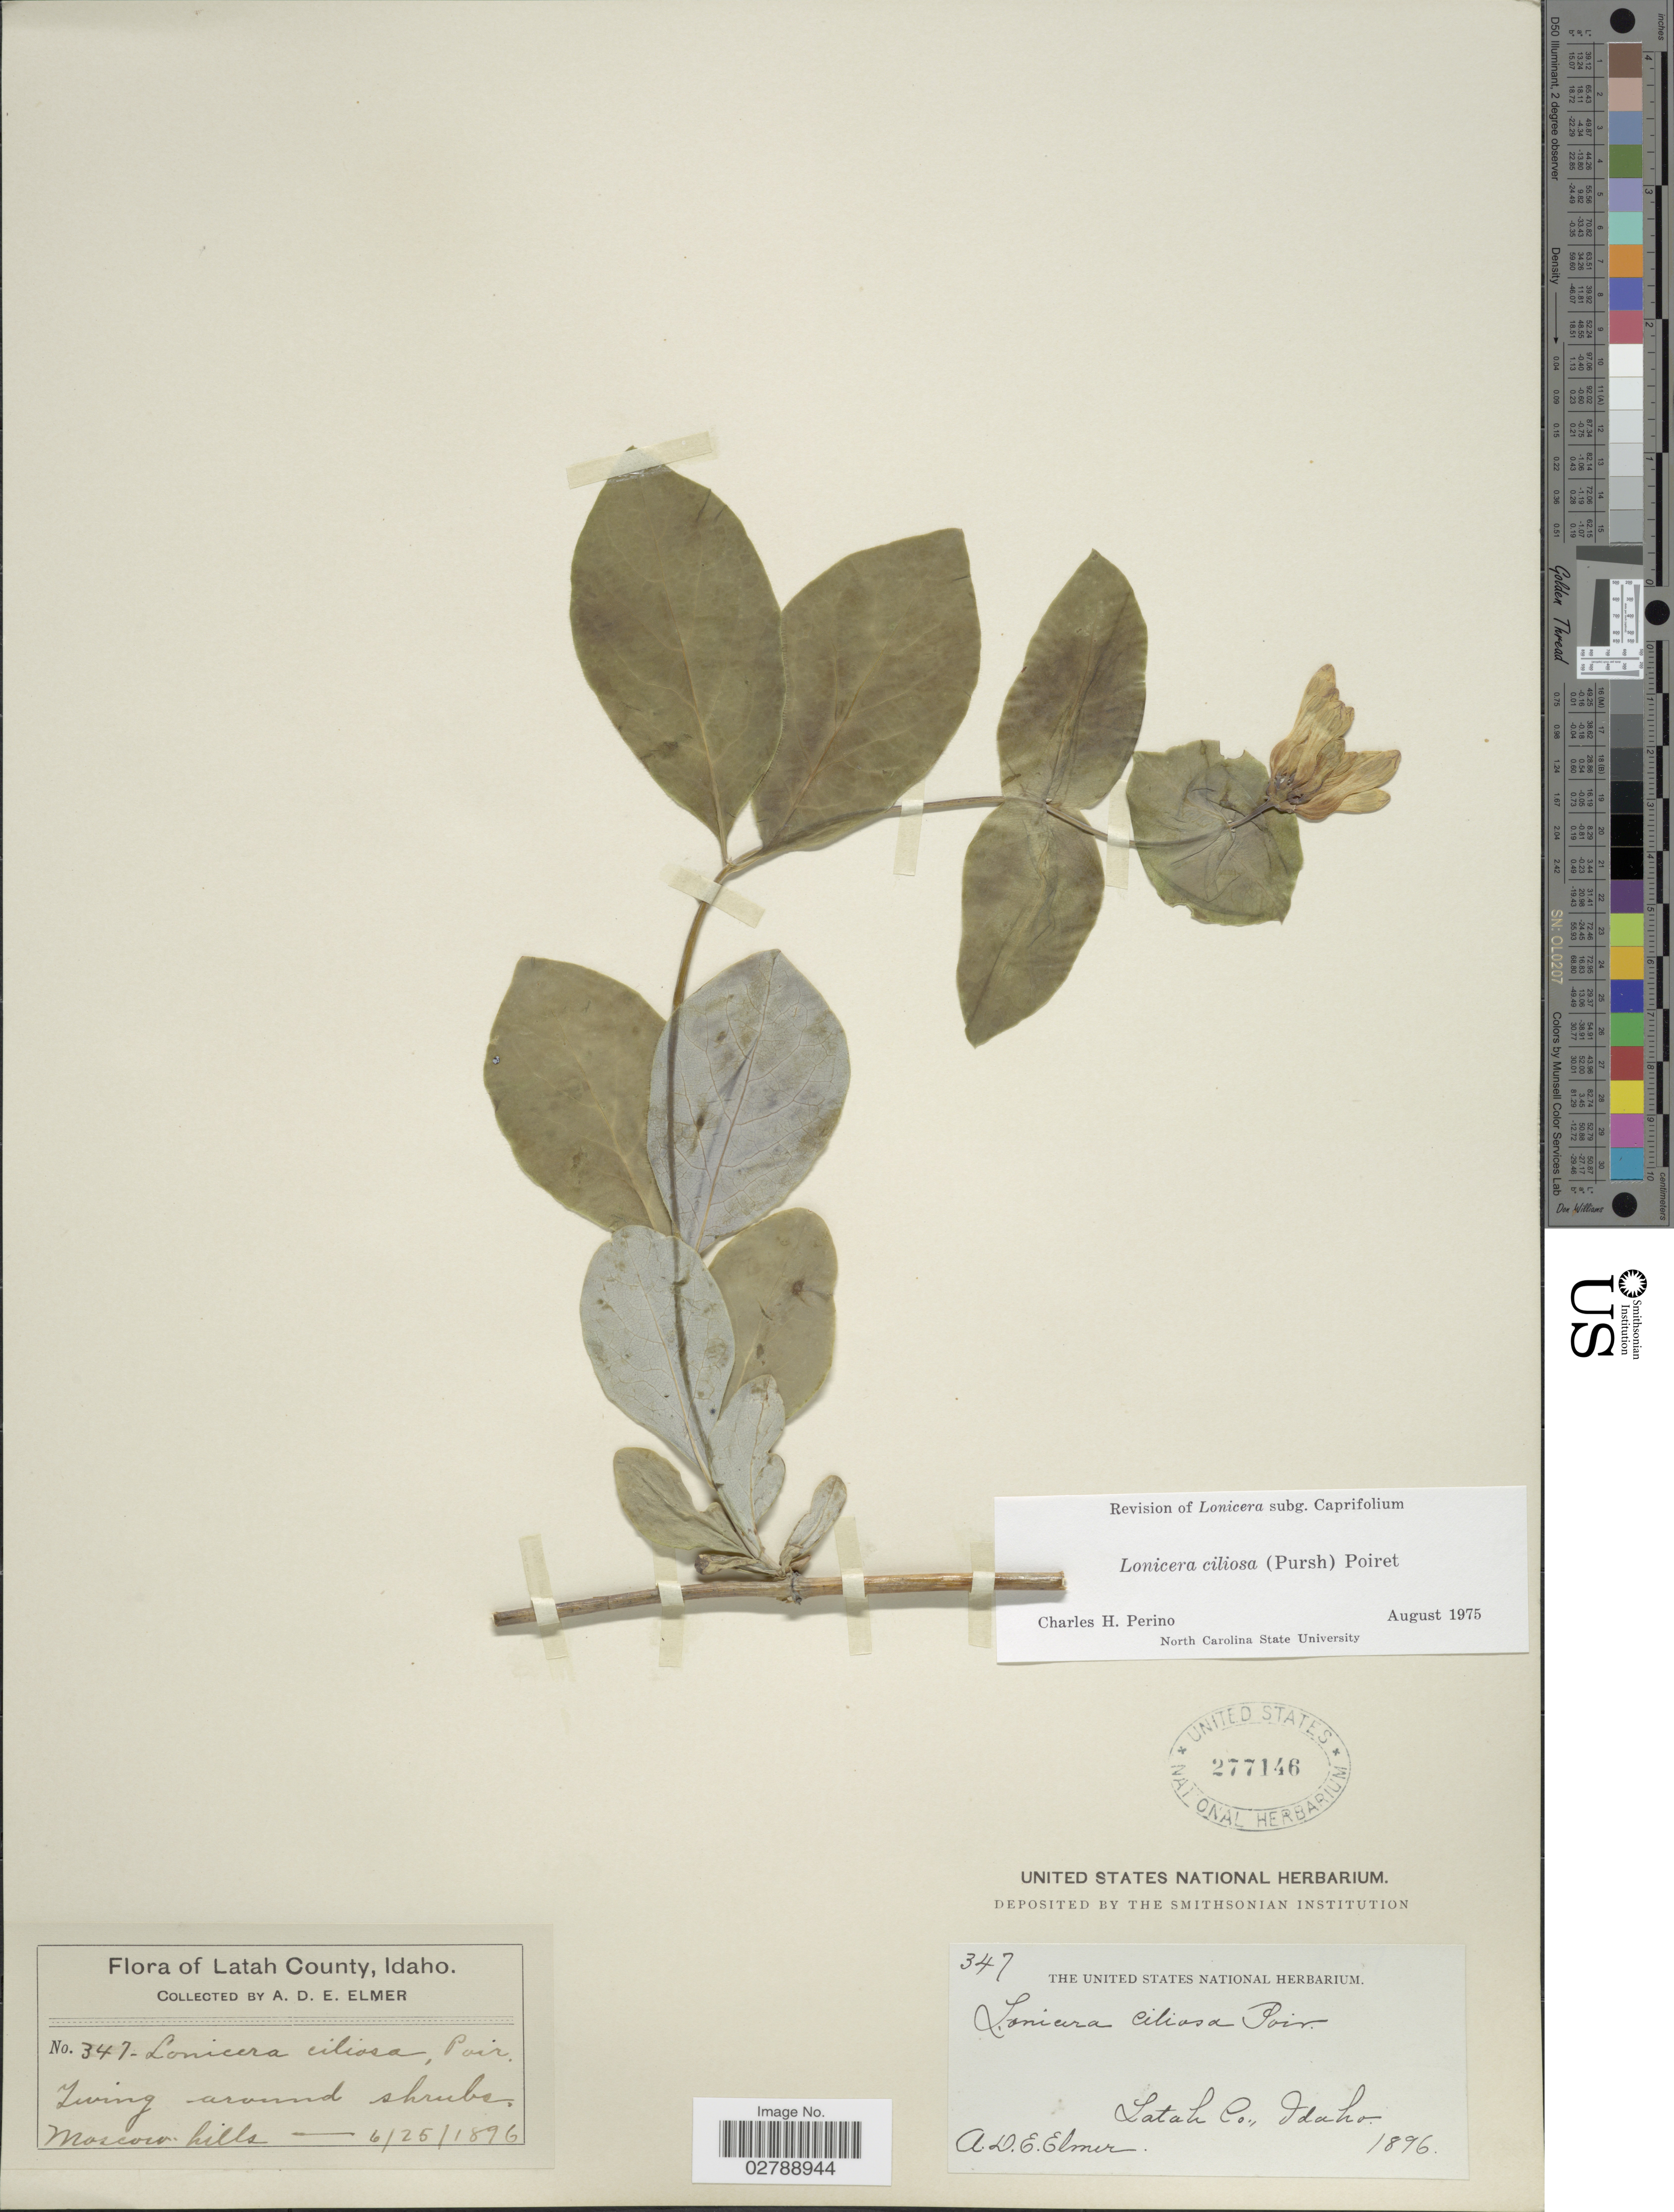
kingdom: Plantae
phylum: Tracheophyta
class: Magnoliopsida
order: Dipsacales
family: Caprifoliaceae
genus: Lonicera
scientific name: Lonicera ciliosa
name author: Poir.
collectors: A. D. E. Elmer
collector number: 347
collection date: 1896-06-25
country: United States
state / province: Idaho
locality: Latah County. Moscow Hills.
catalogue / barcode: US 277146